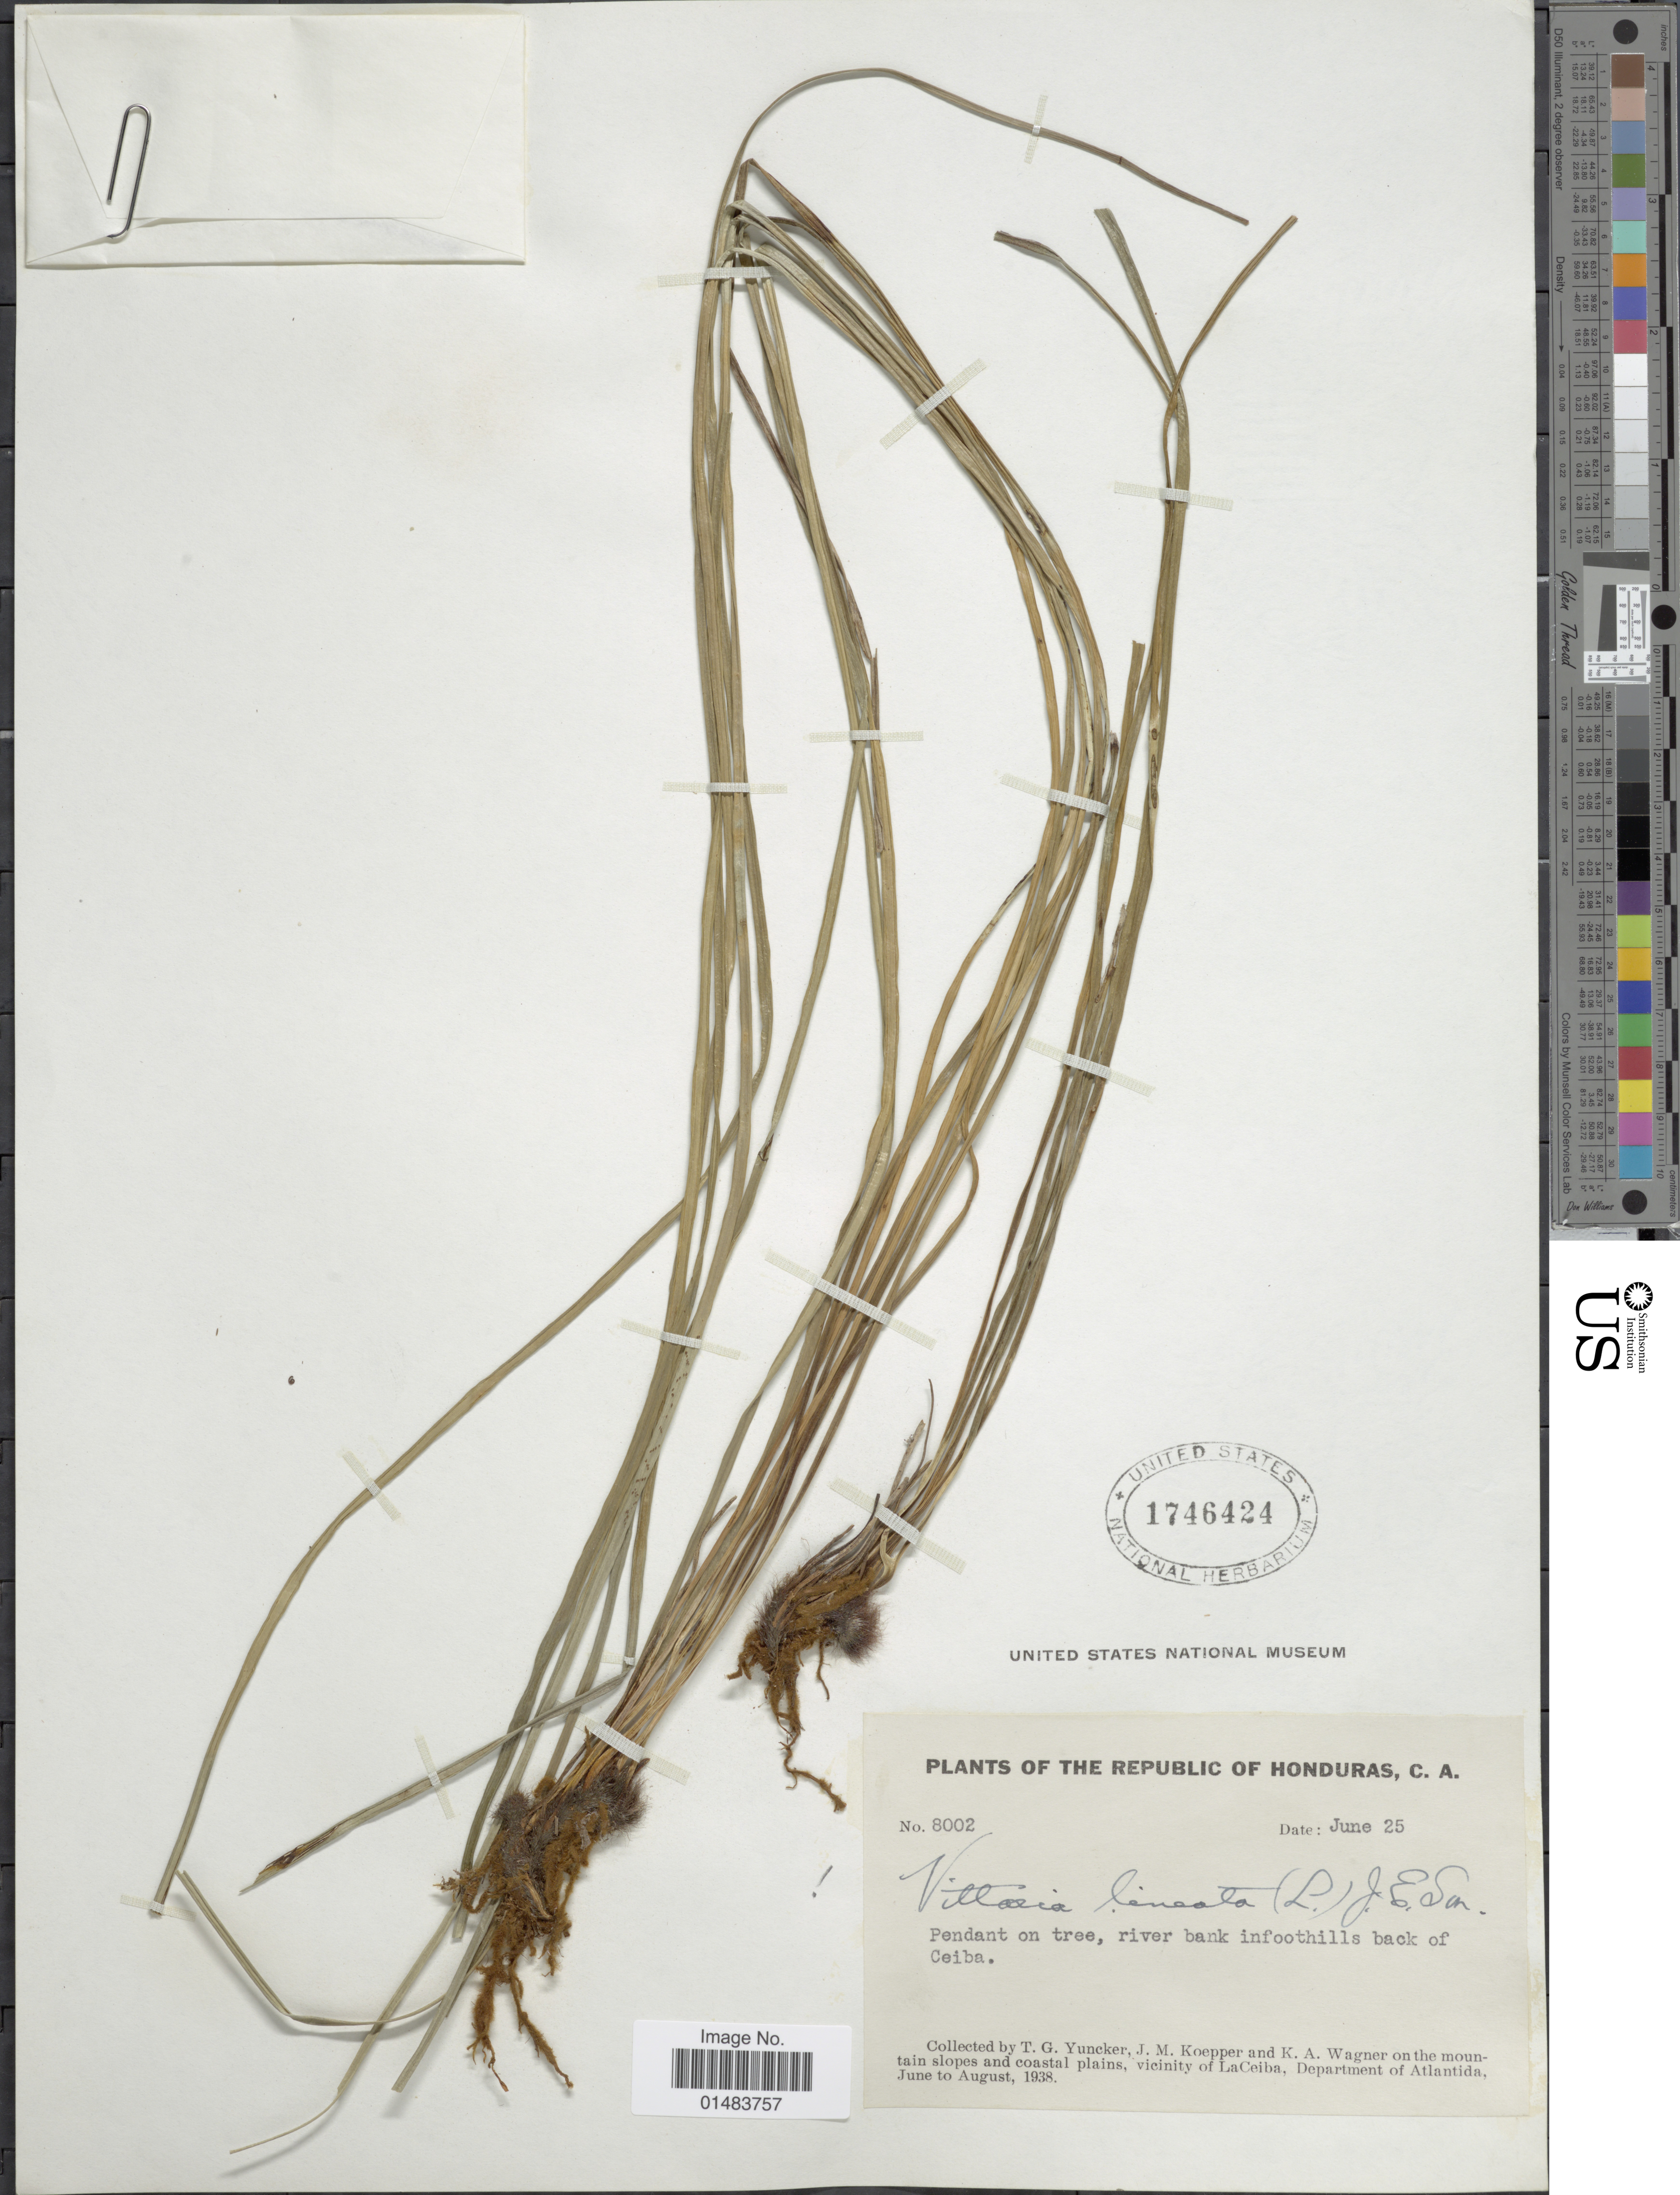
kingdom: Plantae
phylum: Tracheophyta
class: Polypodiopsida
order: Polypodiales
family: Pteridaceae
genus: Vittaria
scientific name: Vittaria lineata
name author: (L.) Sm.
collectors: T. G. Yuncker, J. M. Koepper & K. A. Wagner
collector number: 8002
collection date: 1938-06-25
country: Honduras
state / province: Atlántida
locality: Plants of the republic of Honduras, pendant on tree, river bank in foothills back of Ceiba, on the mountain slopes and coastal plains, vicinity of La Ceiba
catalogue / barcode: US 1746424